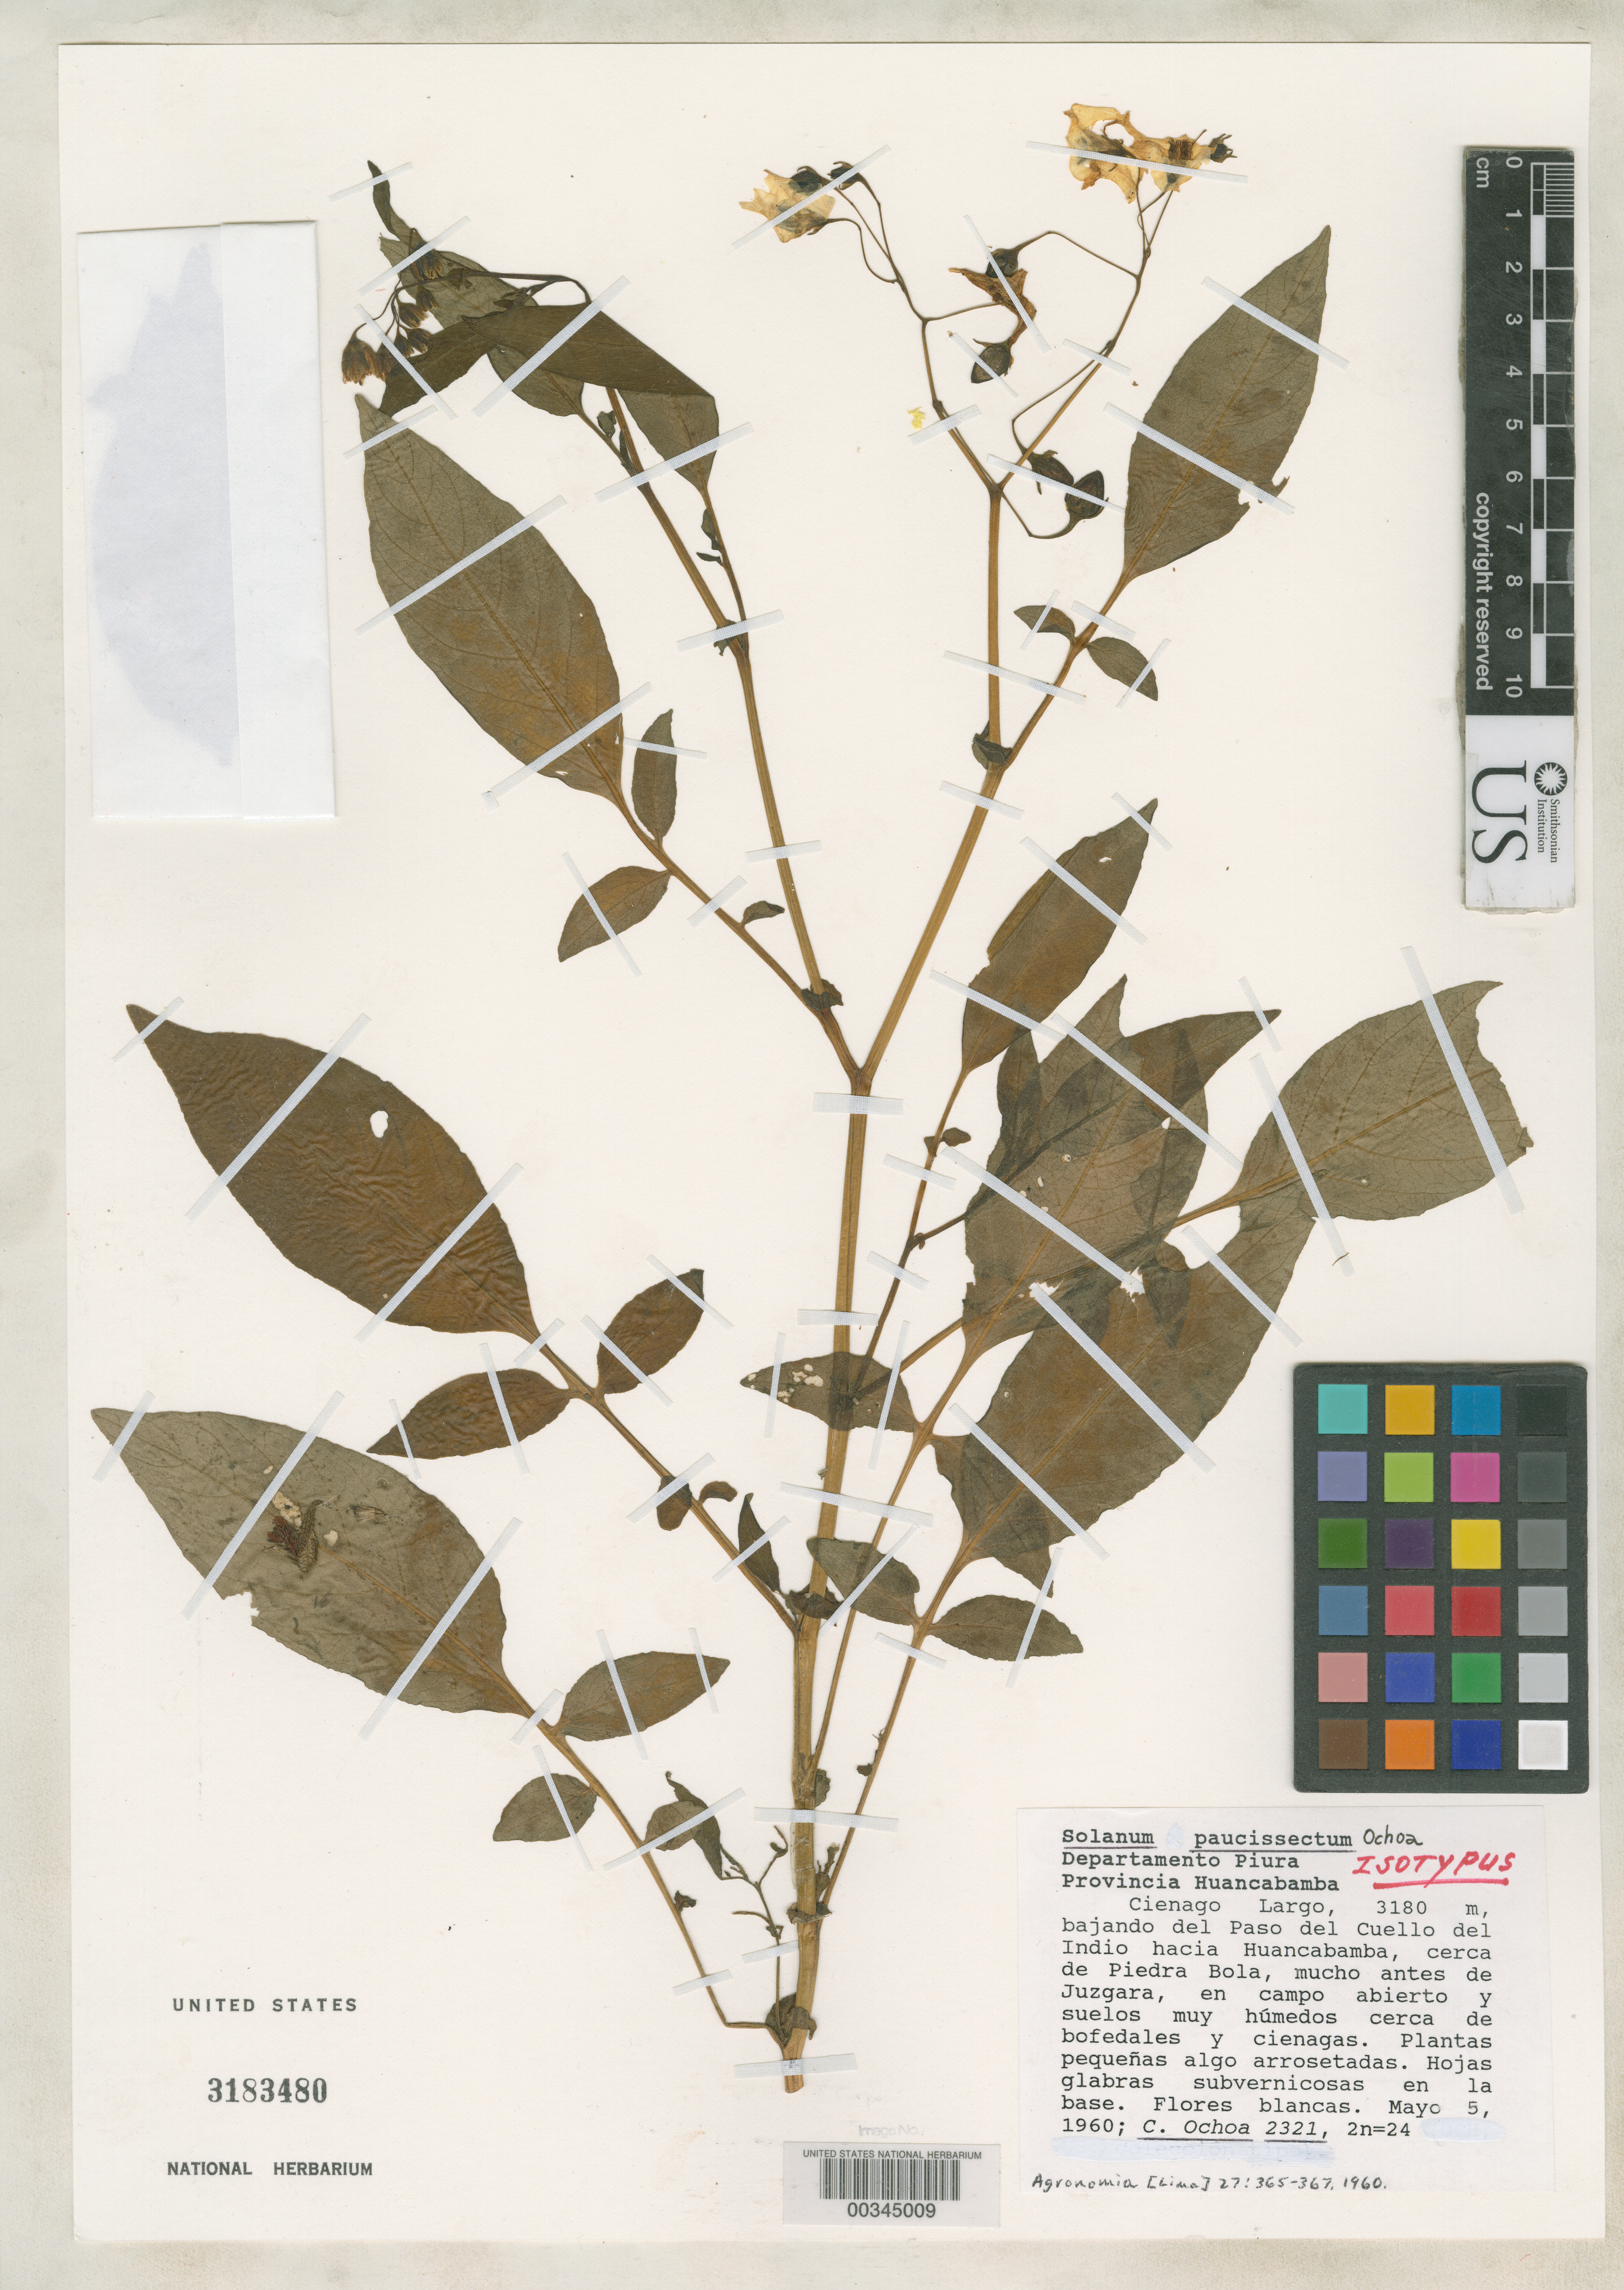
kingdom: Plantae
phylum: Tracheophyta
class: Magnoliopsida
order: Solanales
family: Solanaceae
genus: Solanum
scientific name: Solanum paucissectum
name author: Ochoa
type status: Isotype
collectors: C. M. Ochoa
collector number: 2321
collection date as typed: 05 May 1960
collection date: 1960-05-05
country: Peru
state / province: Piura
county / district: Huancabamba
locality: Cienago largo, bajando del Paso del cuello del Indio Havia Huancabamba, cerca de Piedra Bola, mucho antes de Juzgara.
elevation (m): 3180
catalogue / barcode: US 3183480